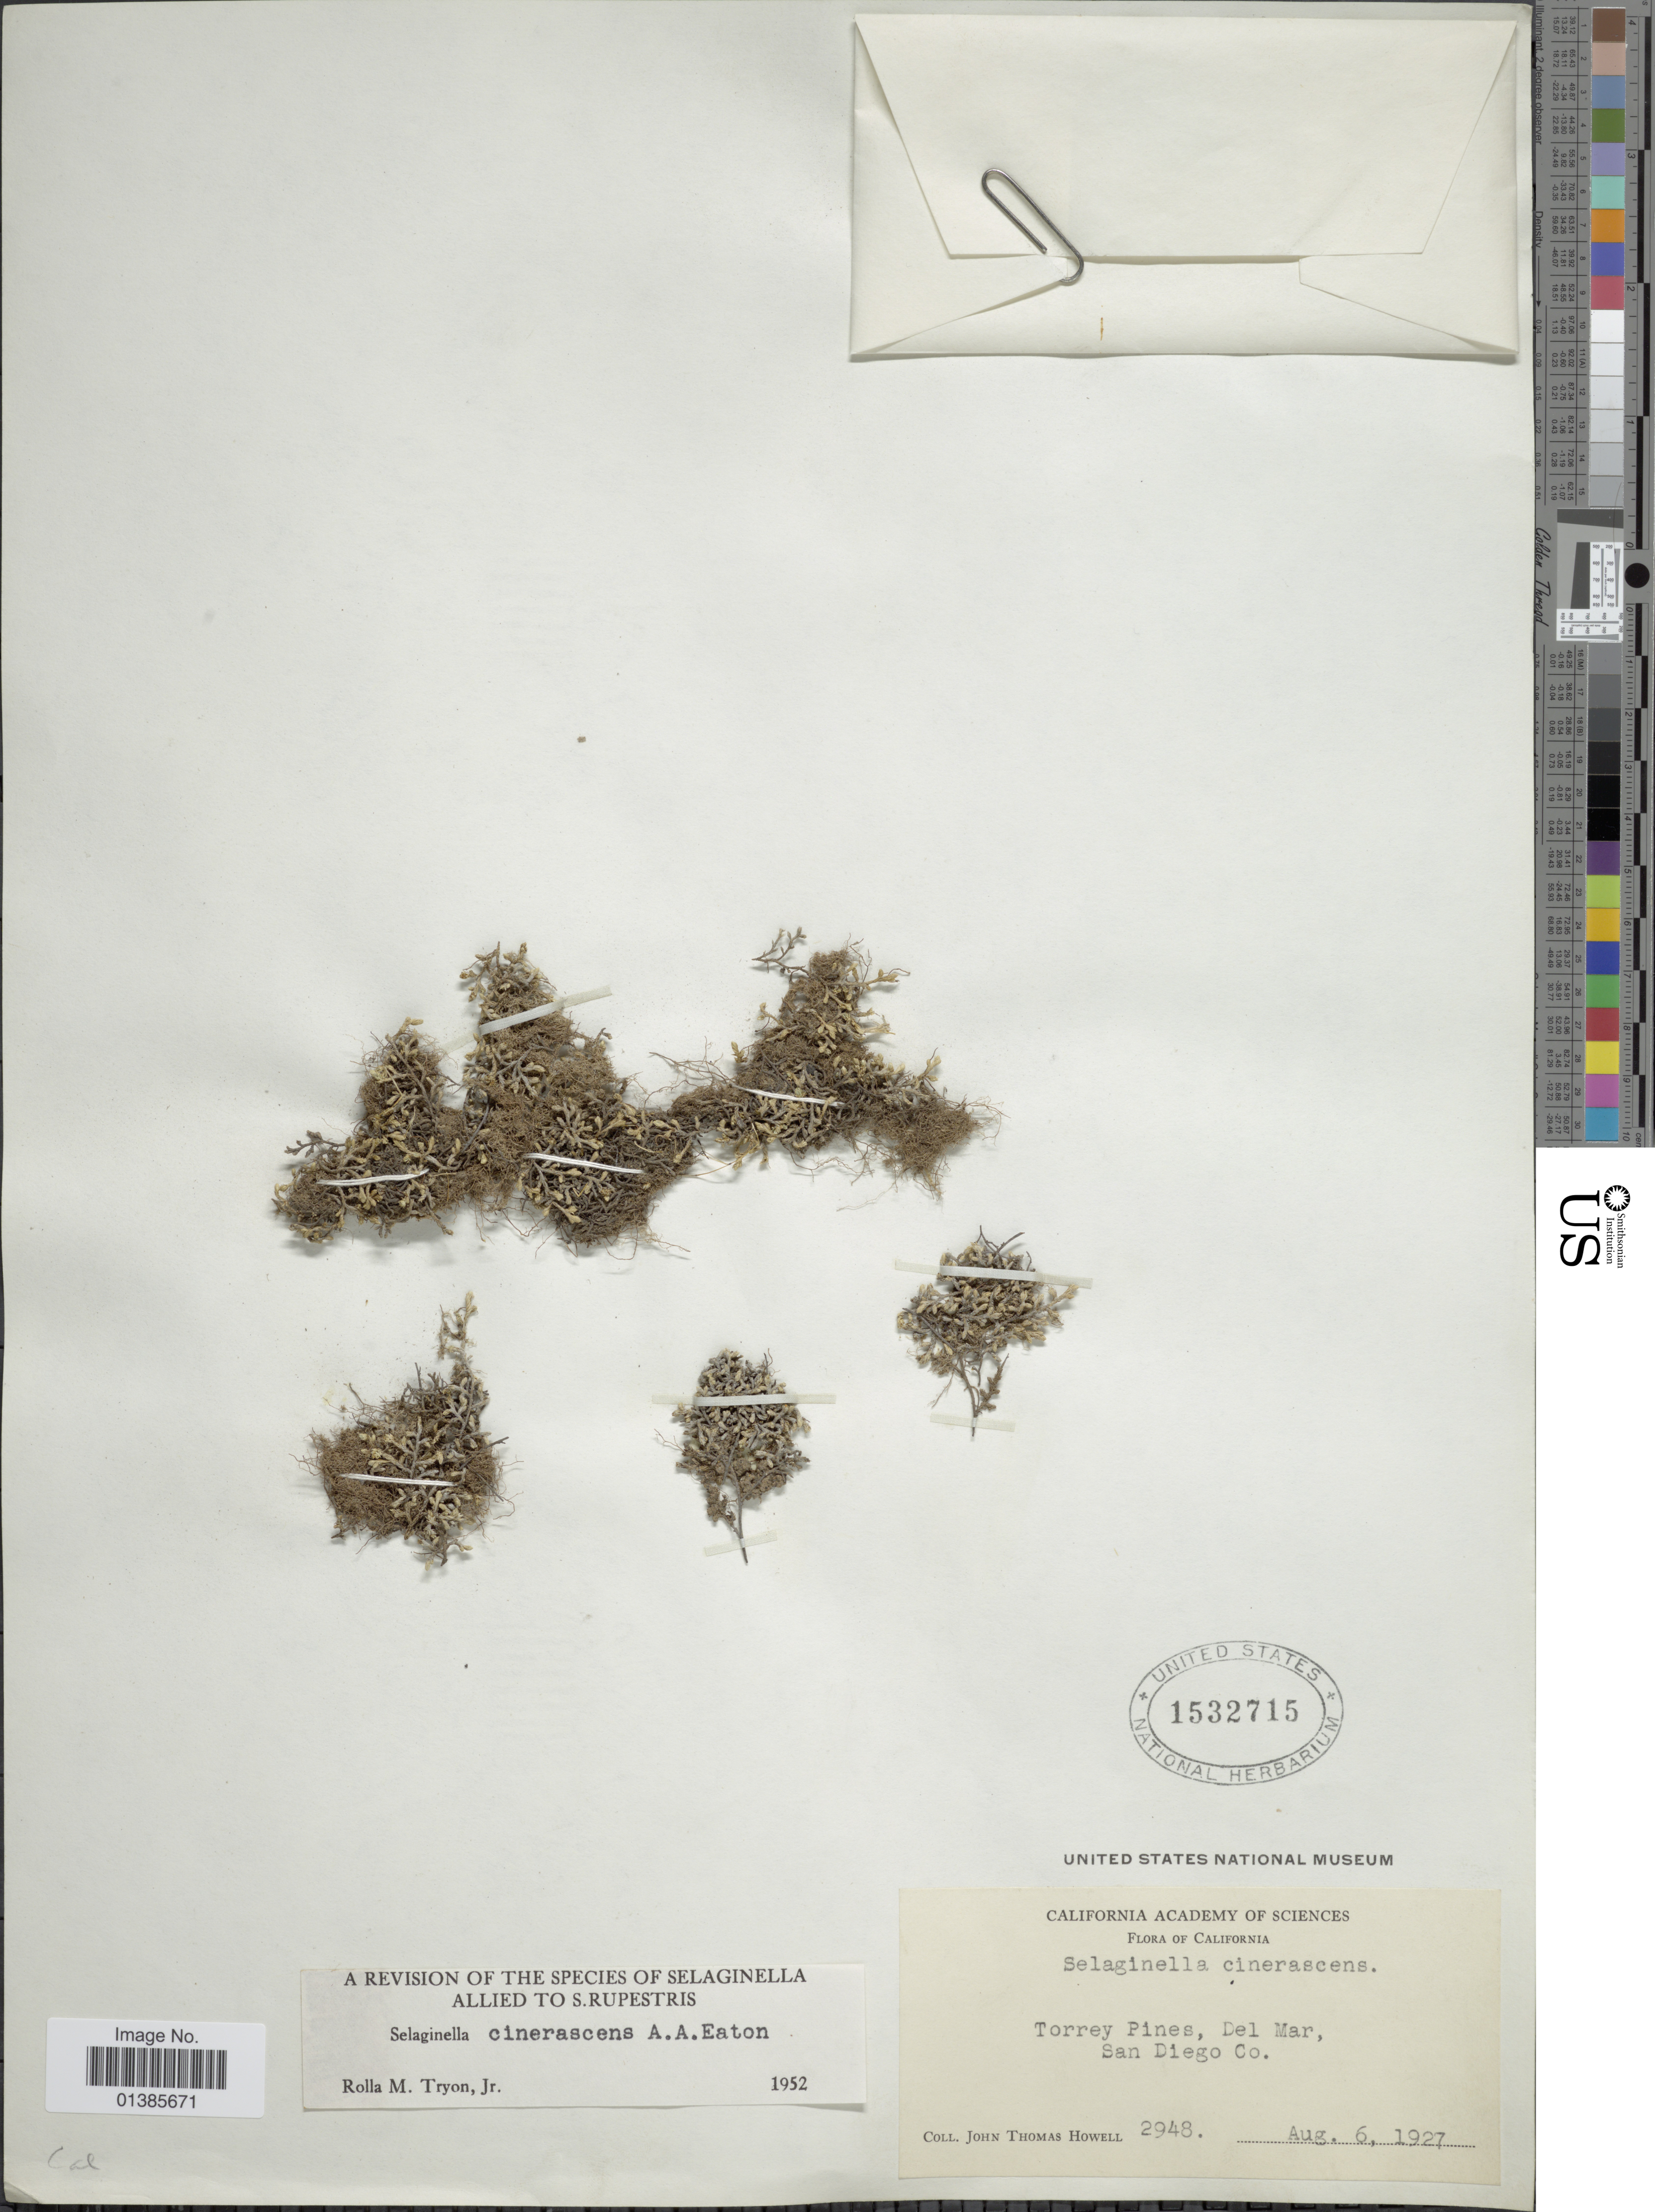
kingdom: Plantae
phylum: Tracheophyta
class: Lycopodiopsida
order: Selaginellales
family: Selaginellaceae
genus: Selaginella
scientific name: Selaginella cinerascens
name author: A.A. Eaton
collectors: J. T. Howell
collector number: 2948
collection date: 1927-08-06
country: United States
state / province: California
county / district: San Diego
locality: Torrey Pines, Del Mar, San Diego Co.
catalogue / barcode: US 1532715